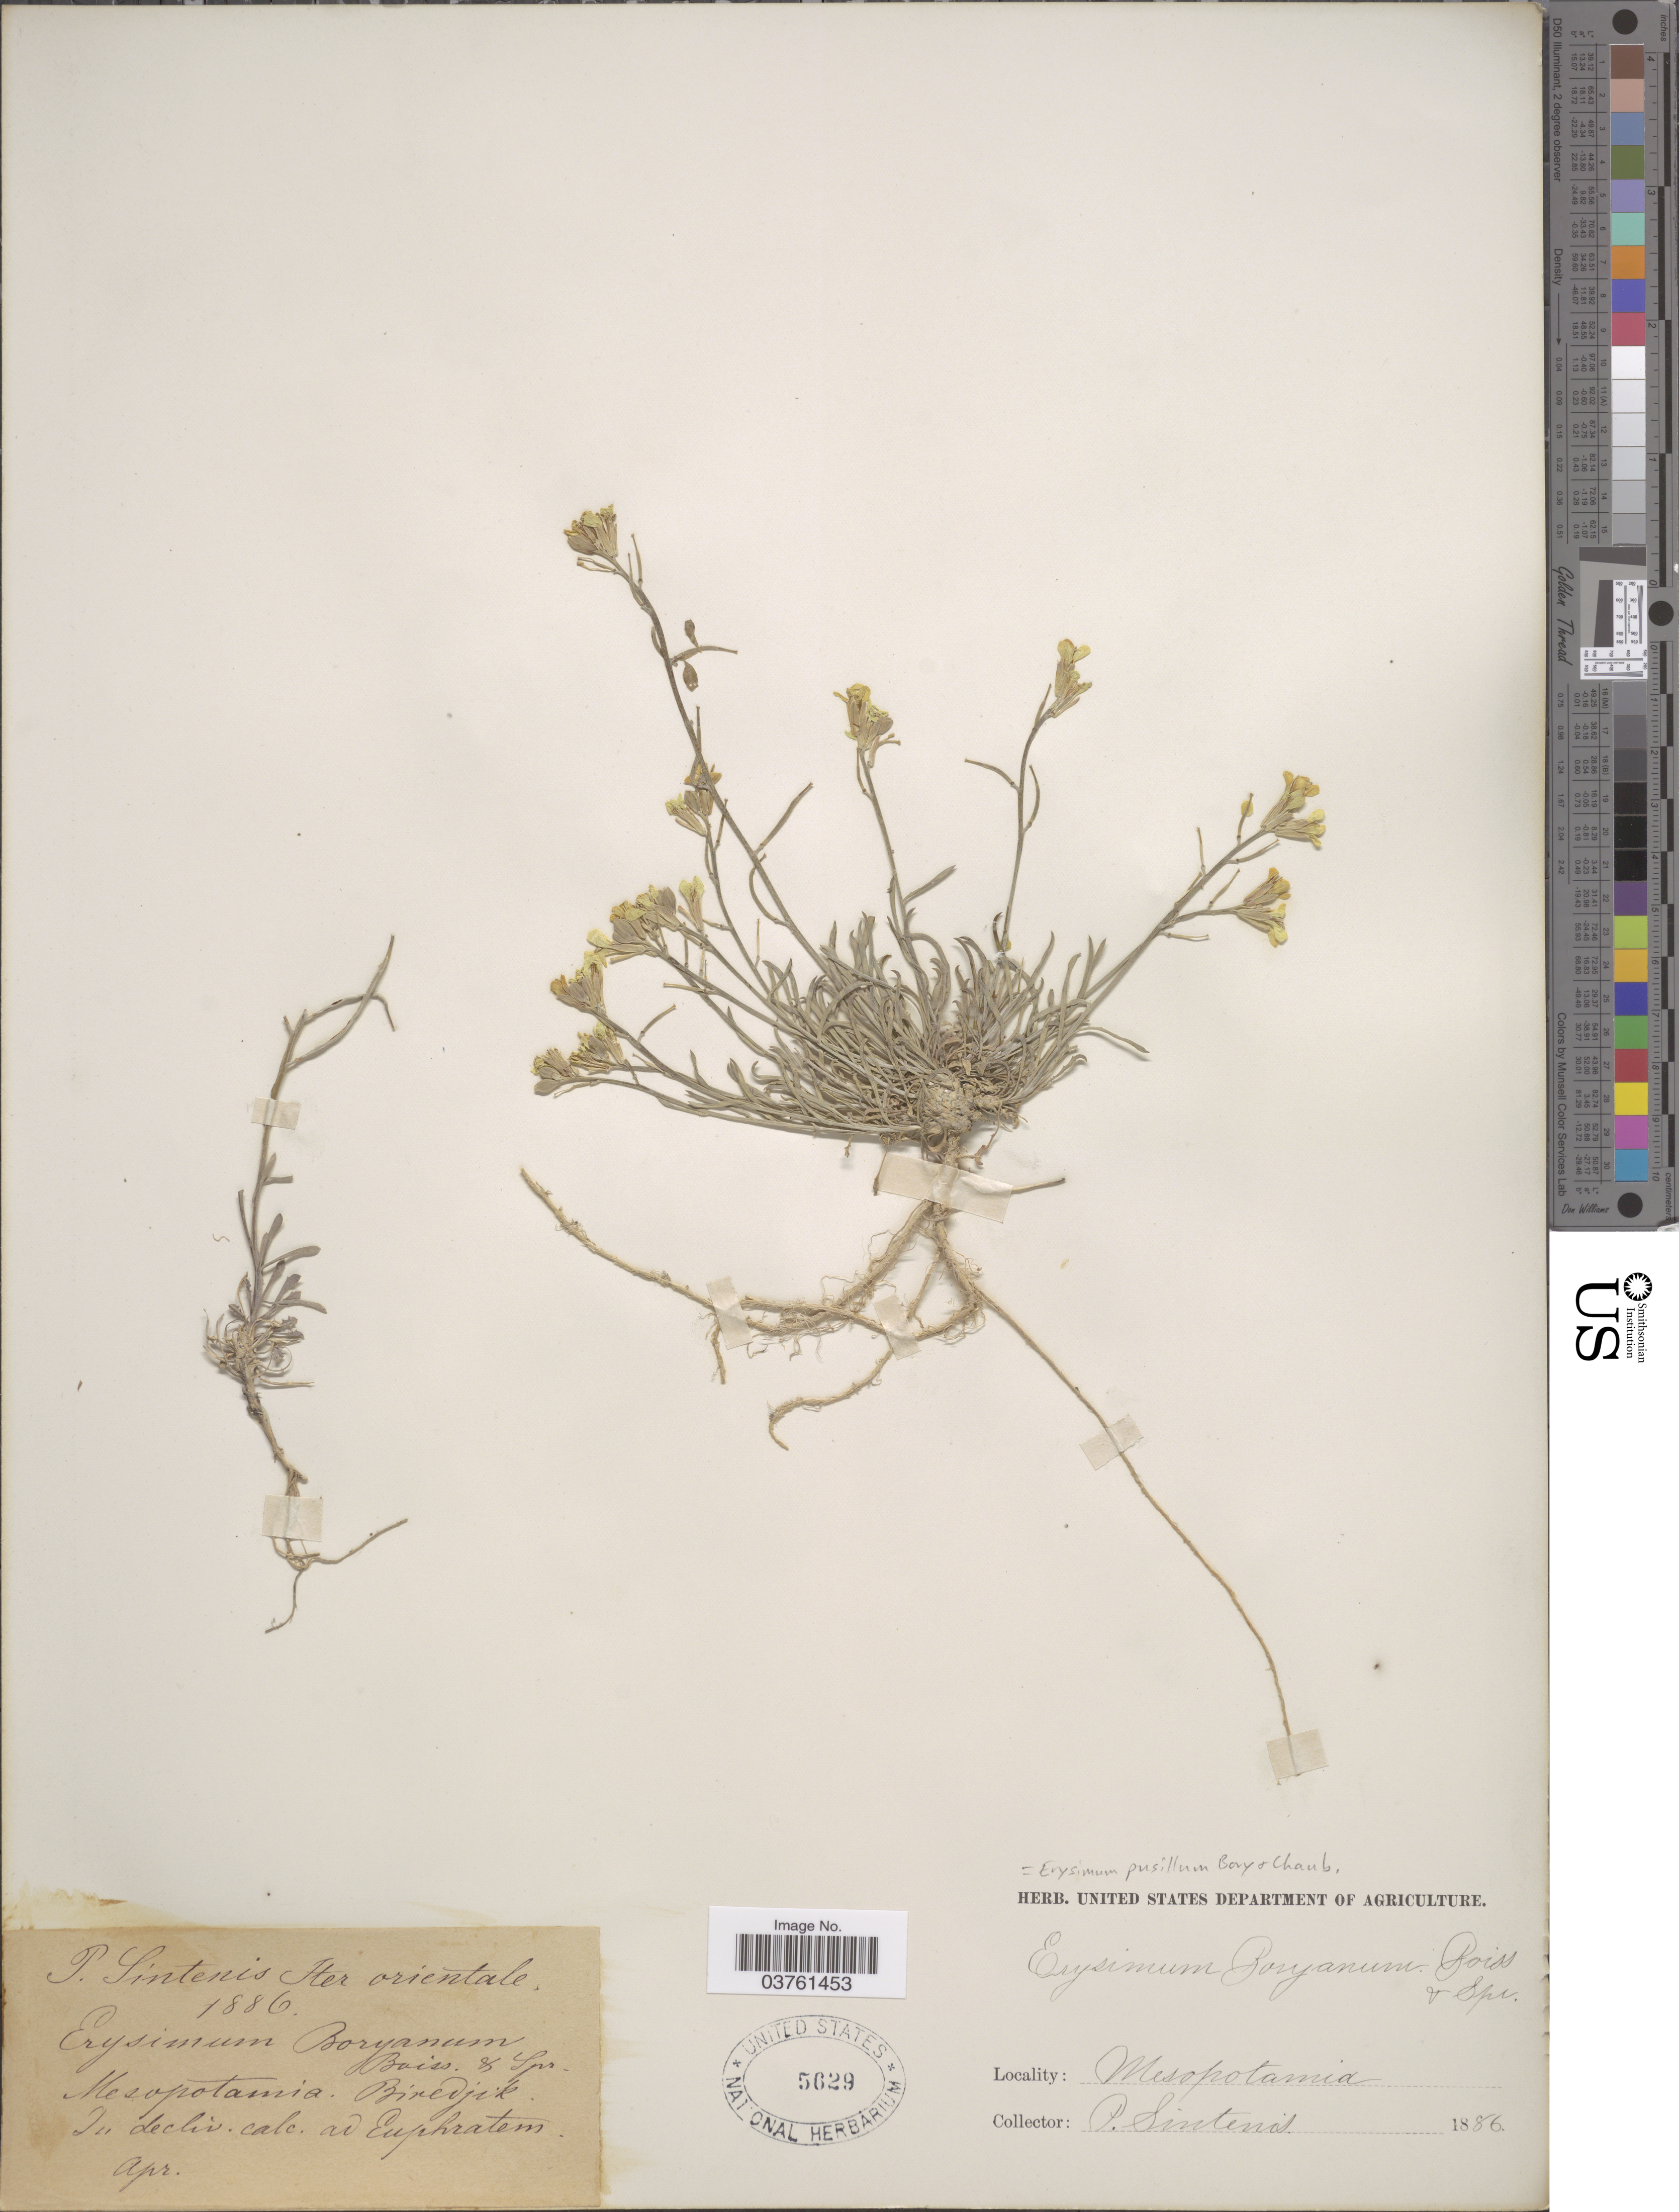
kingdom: Plantae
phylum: Tracheophyta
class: Magnoliopsida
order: Brassicales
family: Brassicaceae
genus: Erysimum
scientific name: Erysimum pusillum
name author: Bory & Chaub.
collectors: P. Sintenis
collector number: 135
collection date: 1888-04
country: Turkey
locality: Iter Orientale. Mesopotamia. Biredjik. In decliv. calc. ad Euphratem.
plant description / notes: This collection is part of Paul Sintenis' “Iter Orientale 1888” trip, and the collection number is 135.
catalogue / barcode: US 5629